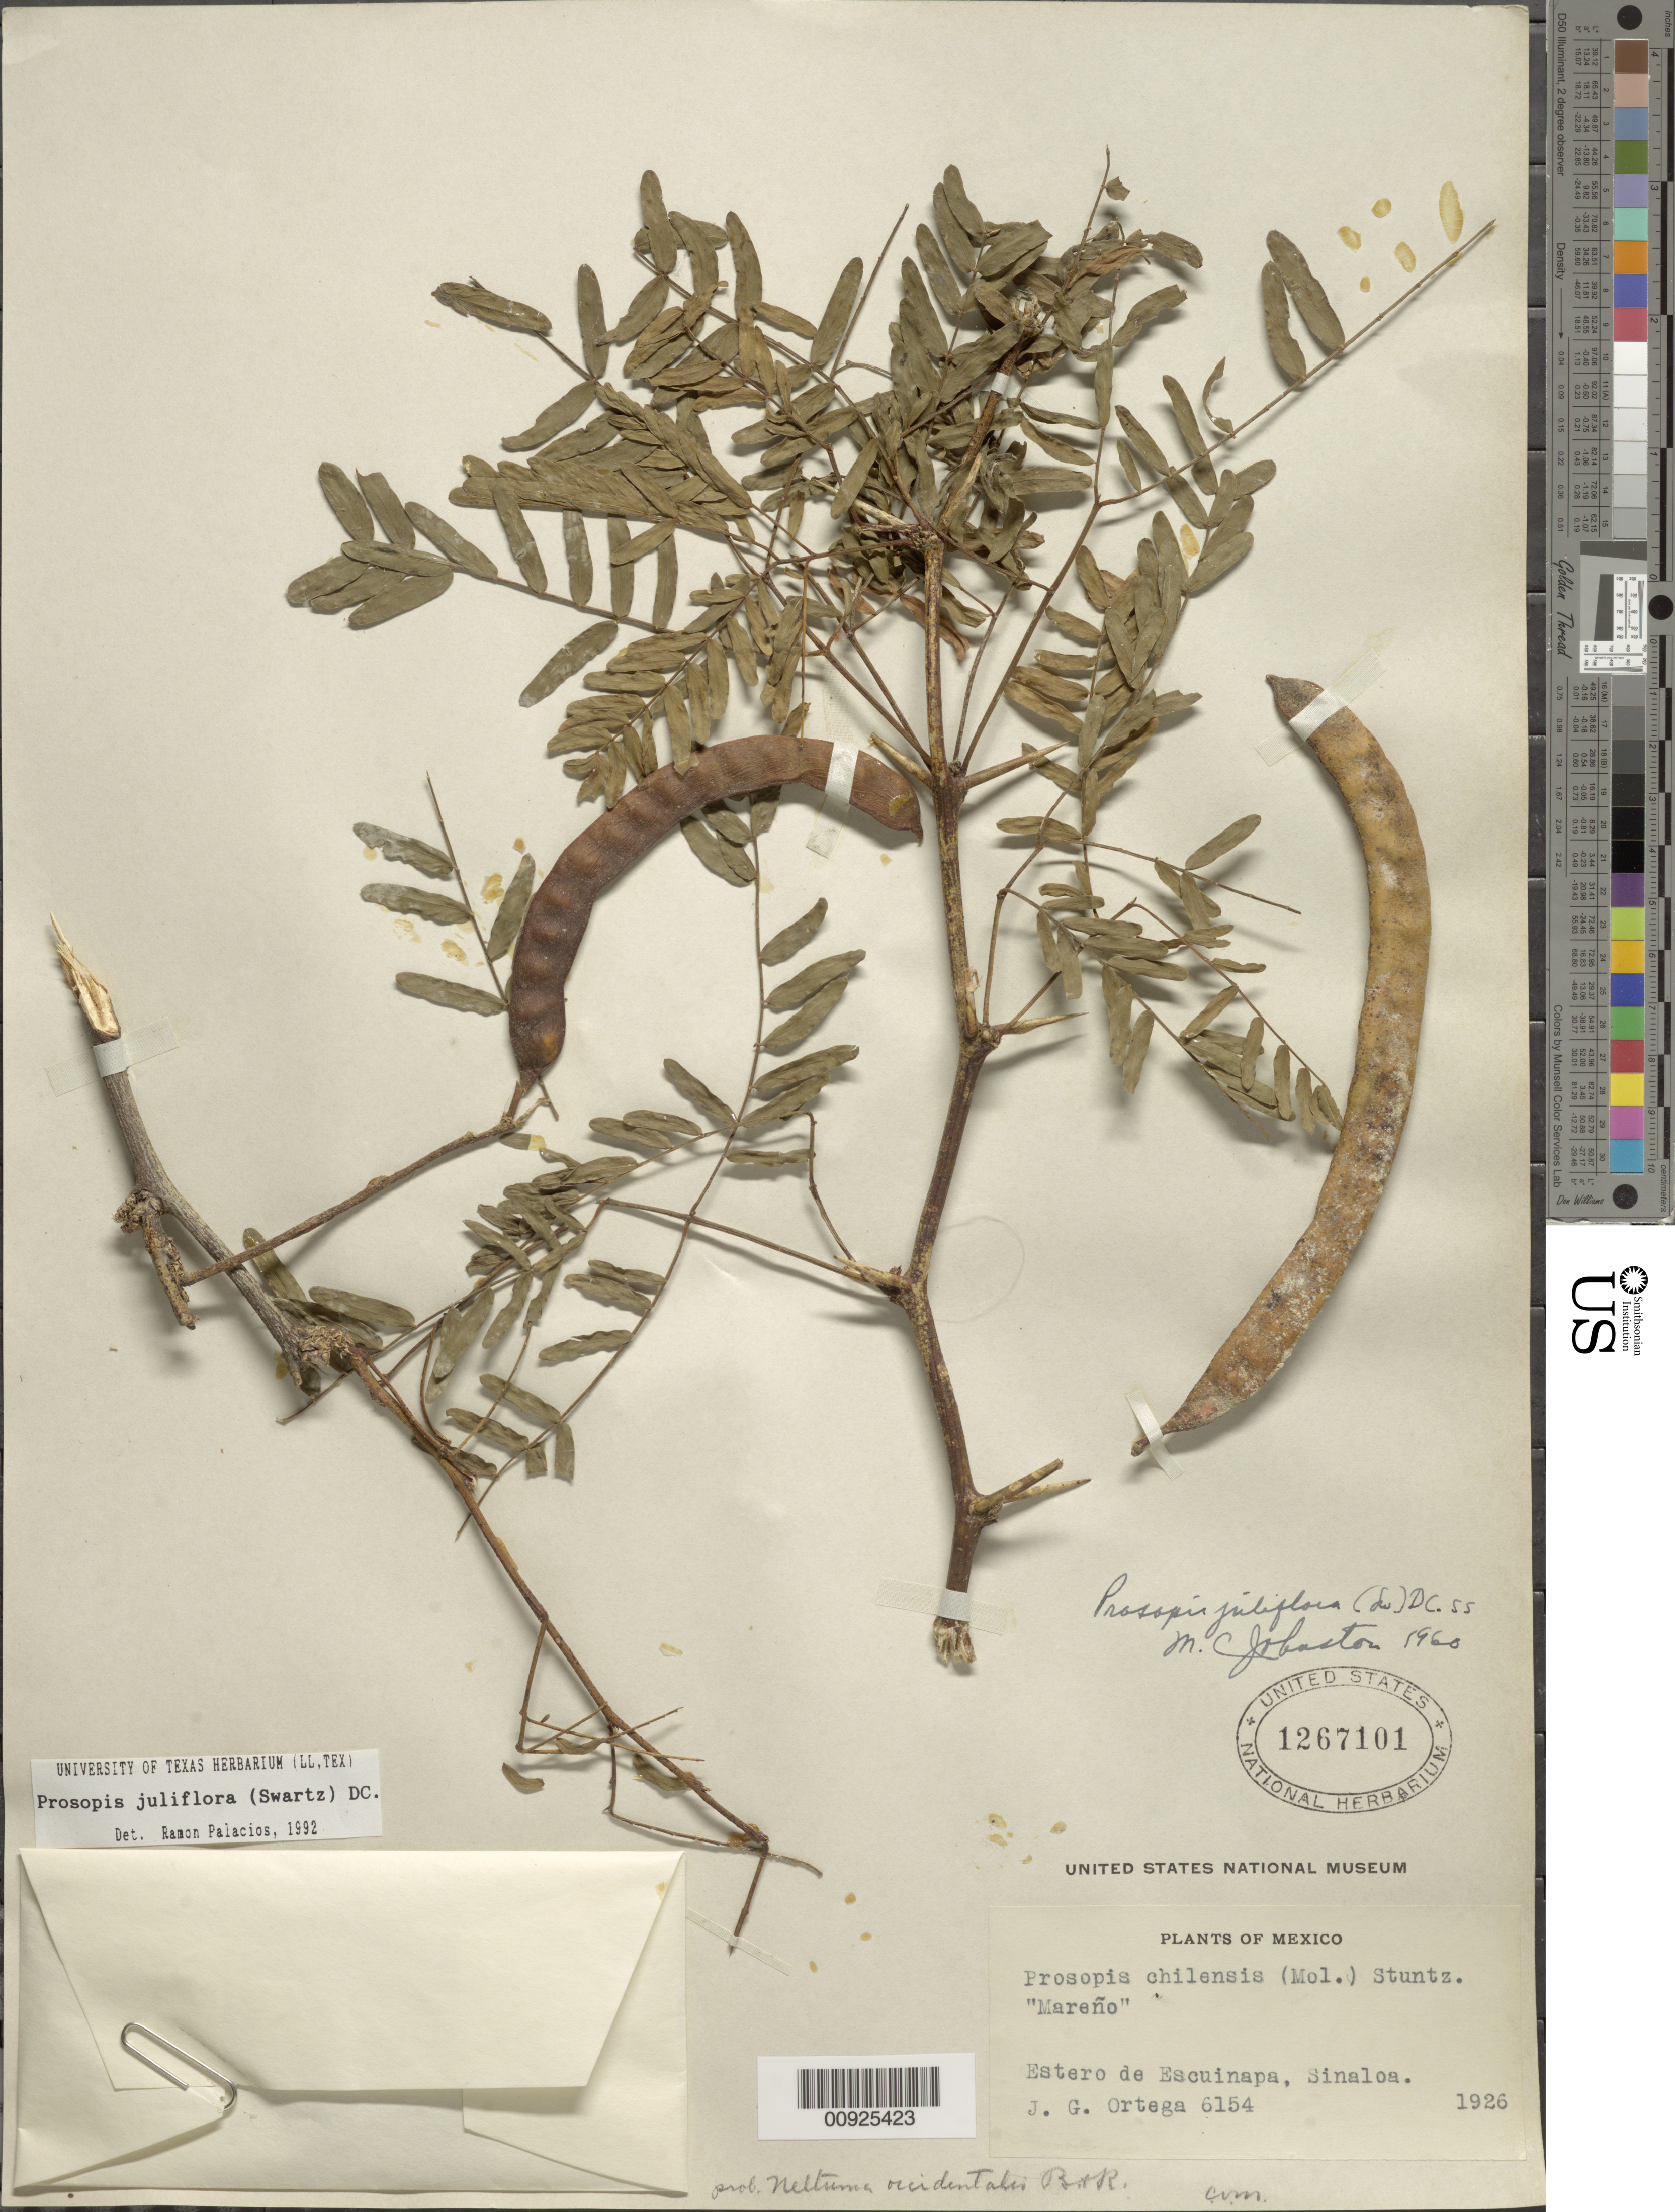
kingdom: Plantae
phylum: Tracheophyta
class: Magnoliopsida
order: Fabales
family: Fabaceae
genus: Neltuma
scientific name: Neltuma juliflora var. juliflora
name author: (Sw.) Raf.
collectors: J. Ortega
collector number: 6154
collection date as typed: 1926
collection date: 1926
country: Mexico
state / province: Sinaloa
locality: Estero de Escuinapa, Sinaloa.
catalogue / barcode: US 1267101